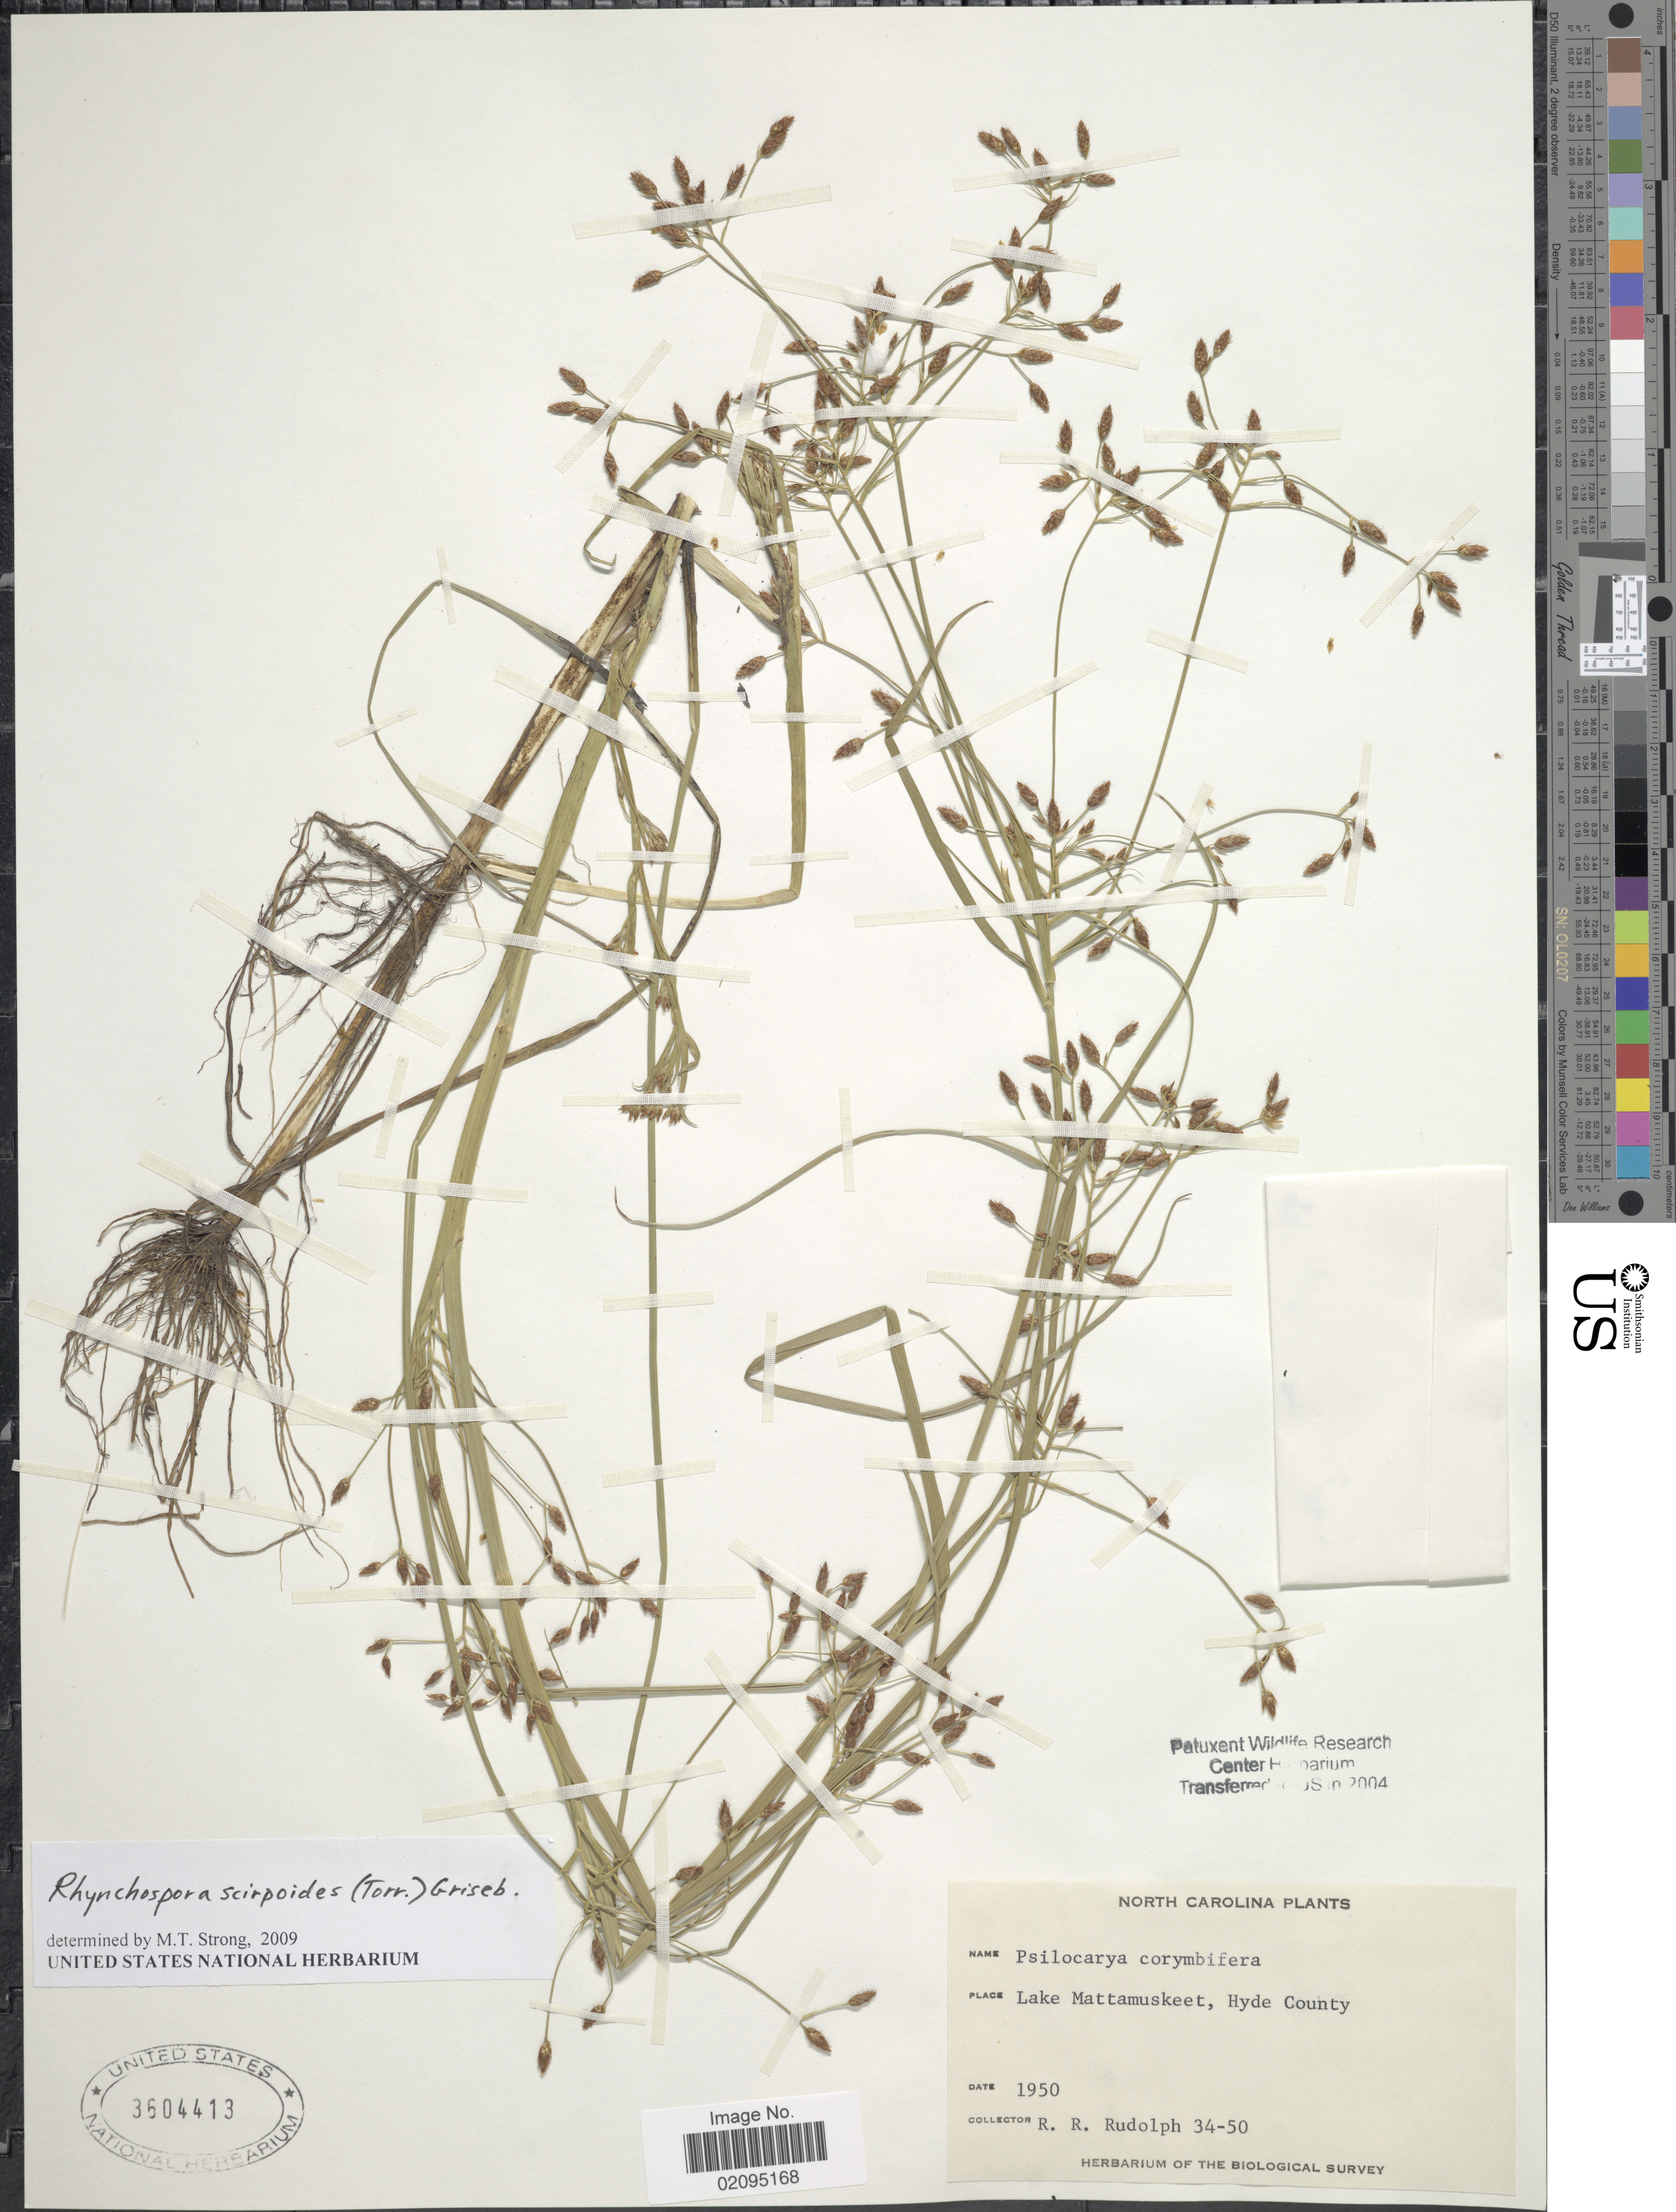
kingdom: Plantae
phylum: Tracheophyta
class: Liliopsida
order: Poales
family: Cyperaceae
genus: Rhynchospora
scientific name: Rhynchospora scirpoides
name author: (Torr.) Griseb.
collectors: R. Rudolph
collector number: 34-50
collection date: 1950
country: United States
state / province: North Carolina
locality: Lake Mattamuskeet, Hyde County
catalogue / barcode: US 3604413